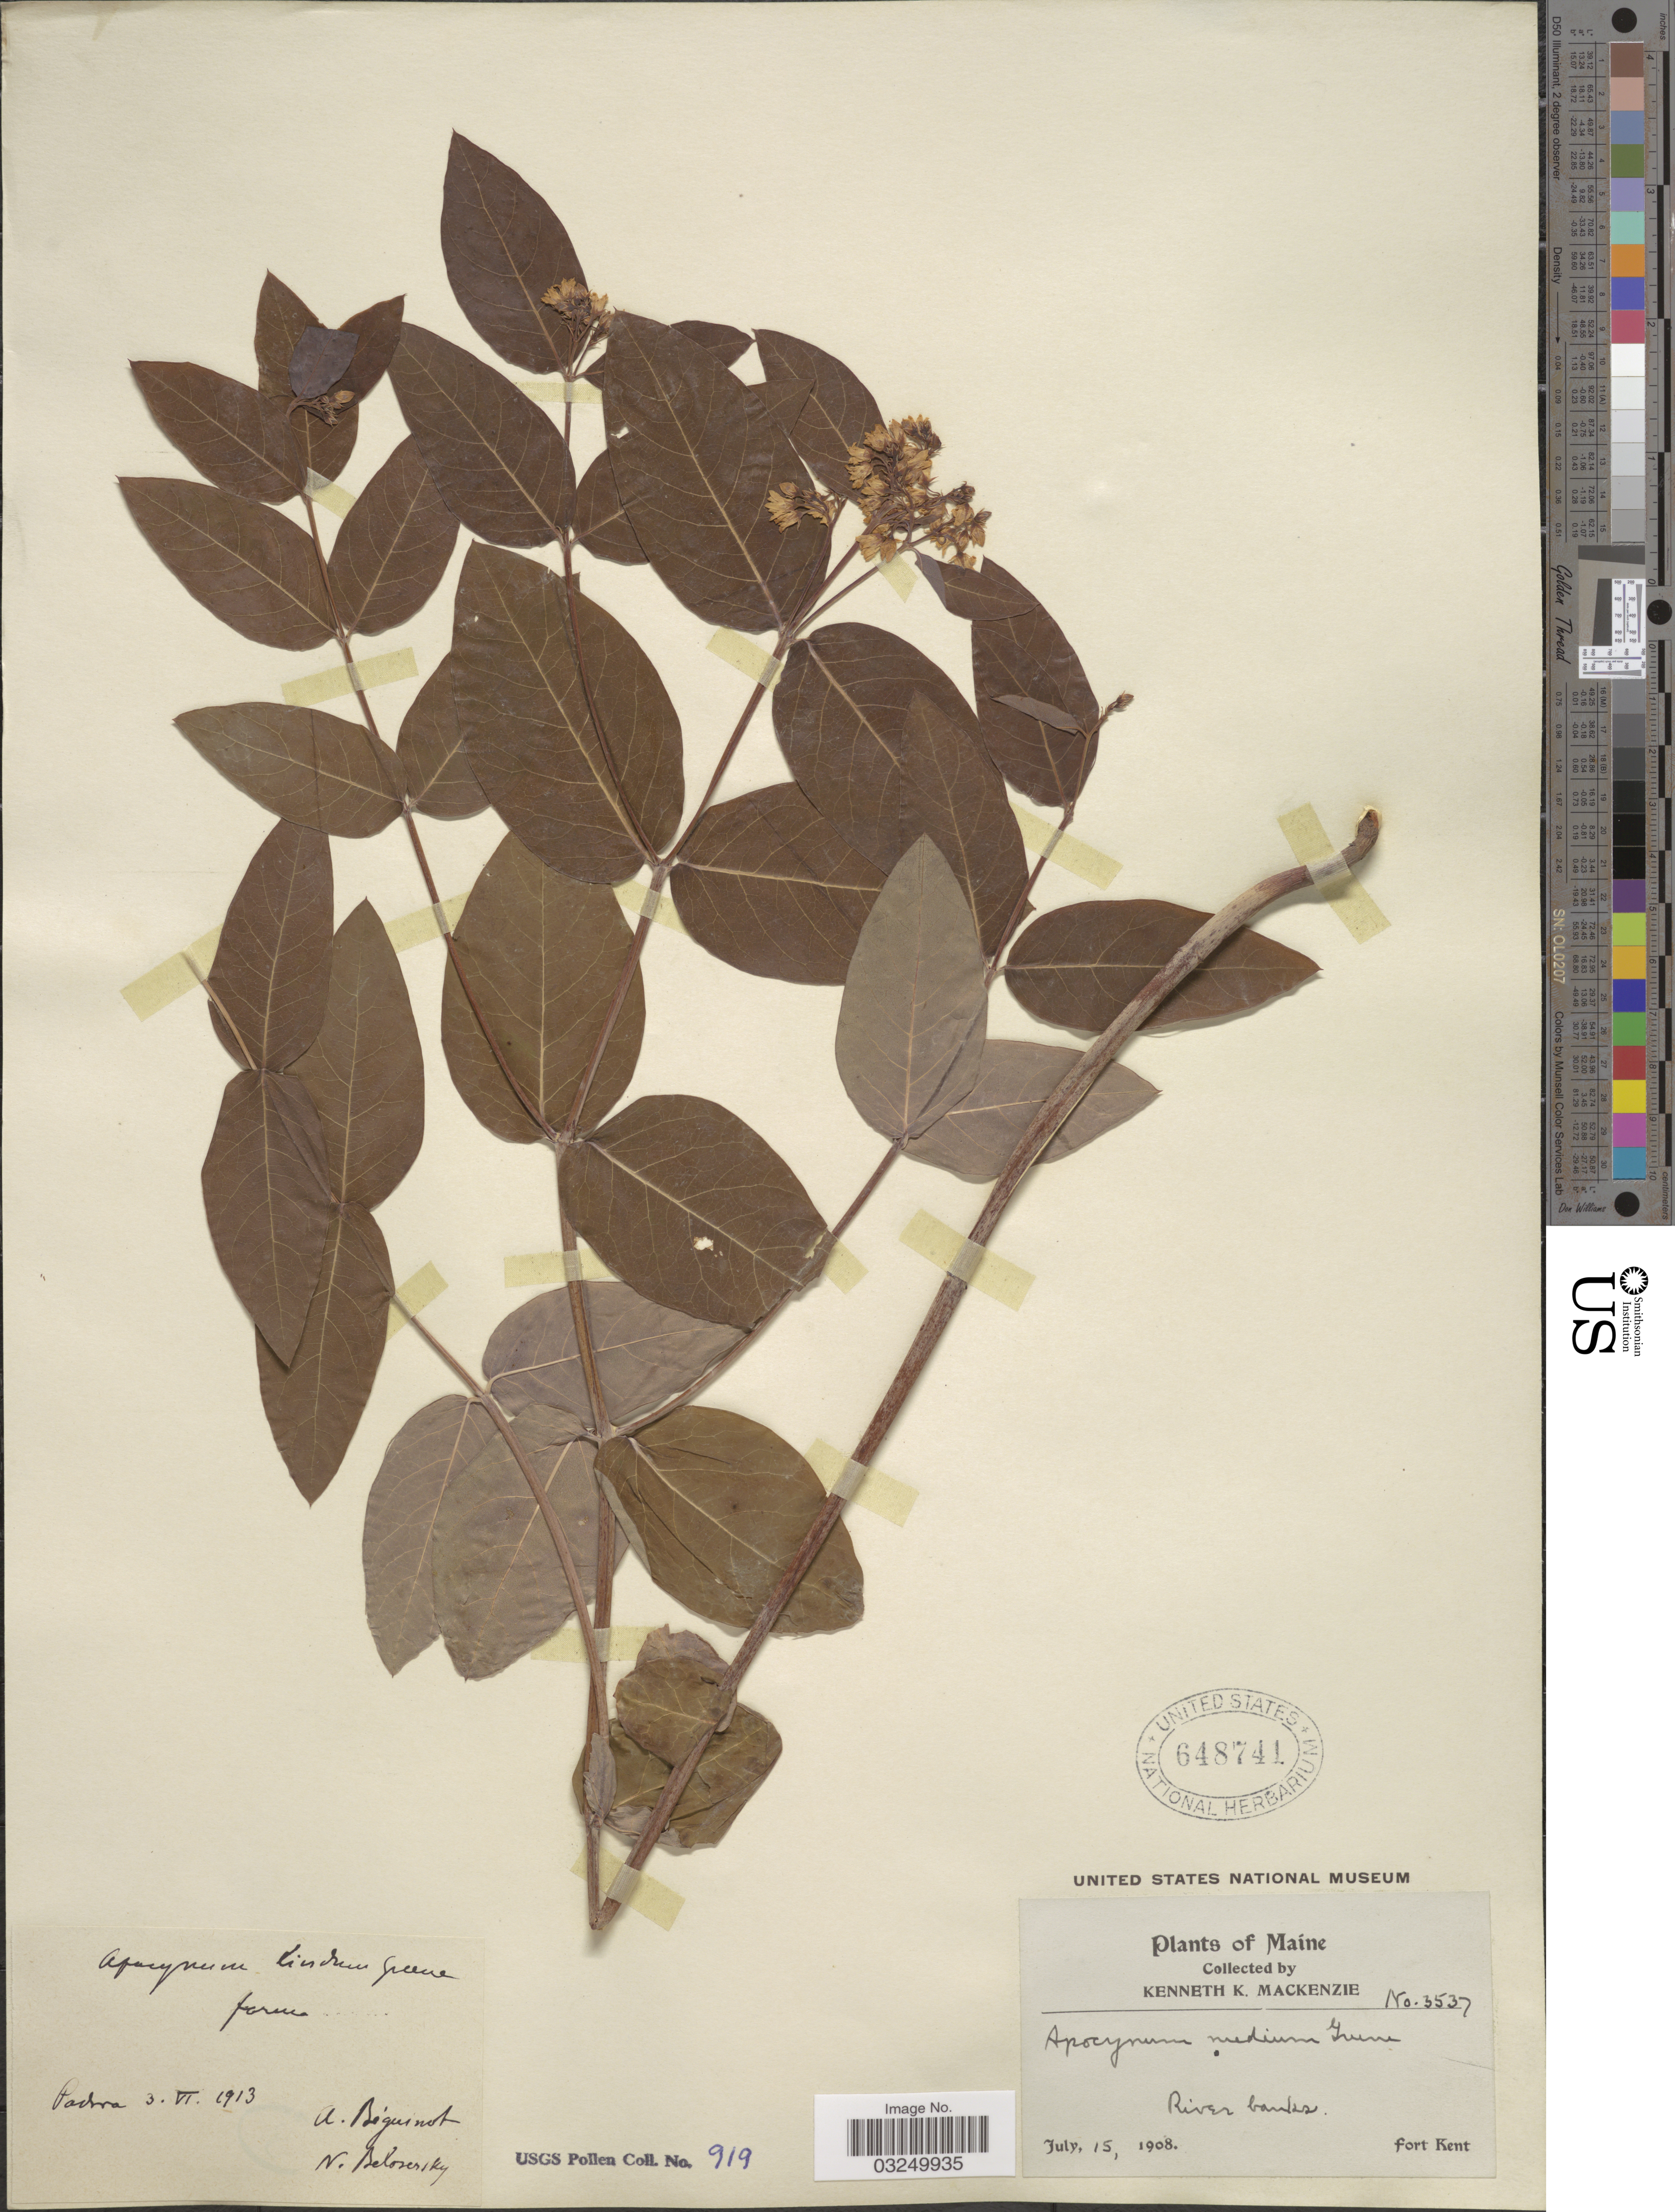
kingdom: Plantae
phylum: Tracheophyta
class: Magnoliopsida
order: Gentianales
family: Apocynaceae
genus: Apocynum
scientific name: Apocynum lividum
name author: Greene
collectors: K. K. Mackenzie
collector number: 3537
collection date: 1908-07-15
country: United States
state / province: Maine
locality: River banks. Fort Kent.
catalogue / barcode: US 648741